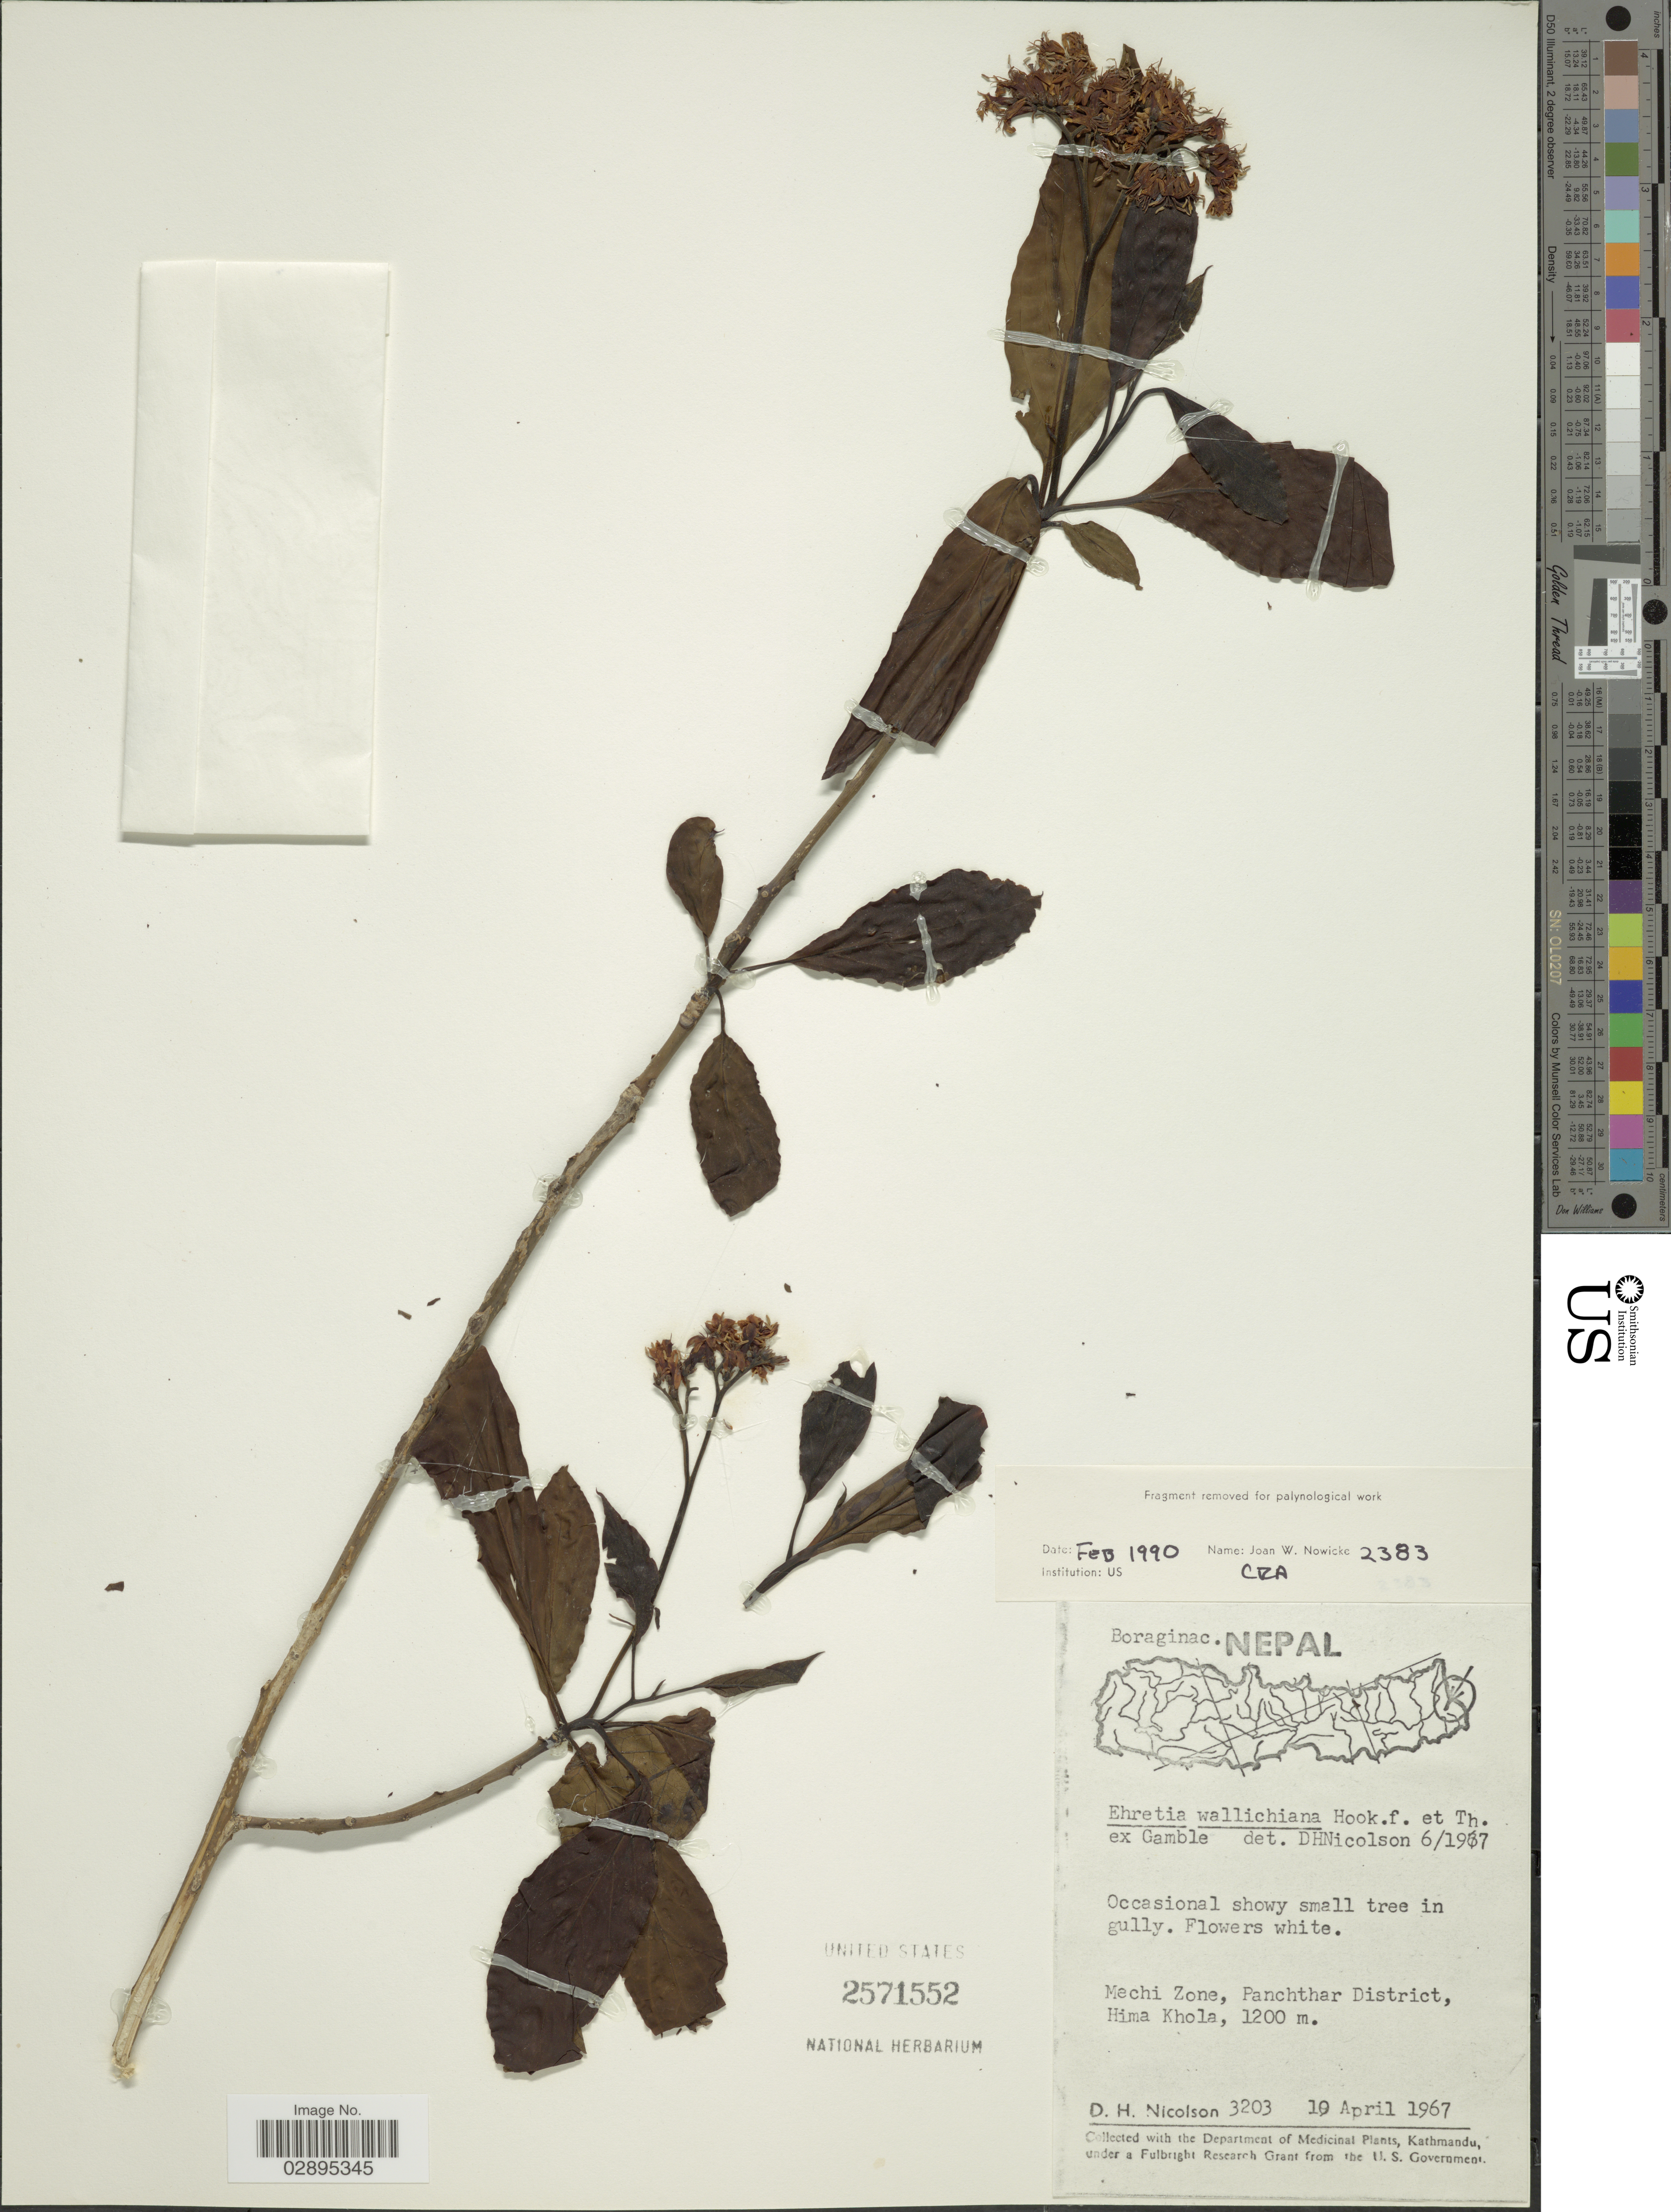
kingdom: Plantae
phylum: Tracheophyta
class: Magnoliopsida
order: Boraginales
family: Ehretiaceae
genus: Ehretia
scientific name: Ehretia wallichiana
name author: Hook. f. & Thomson ex C.B. Clarke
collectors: D. H. Nicolson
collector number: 3203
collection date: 1967-04-19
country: Nepal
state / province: Mechi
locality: Mechi Zone, Panchtar District, Hima Khola.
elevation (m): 1200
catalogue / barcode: US 2571552